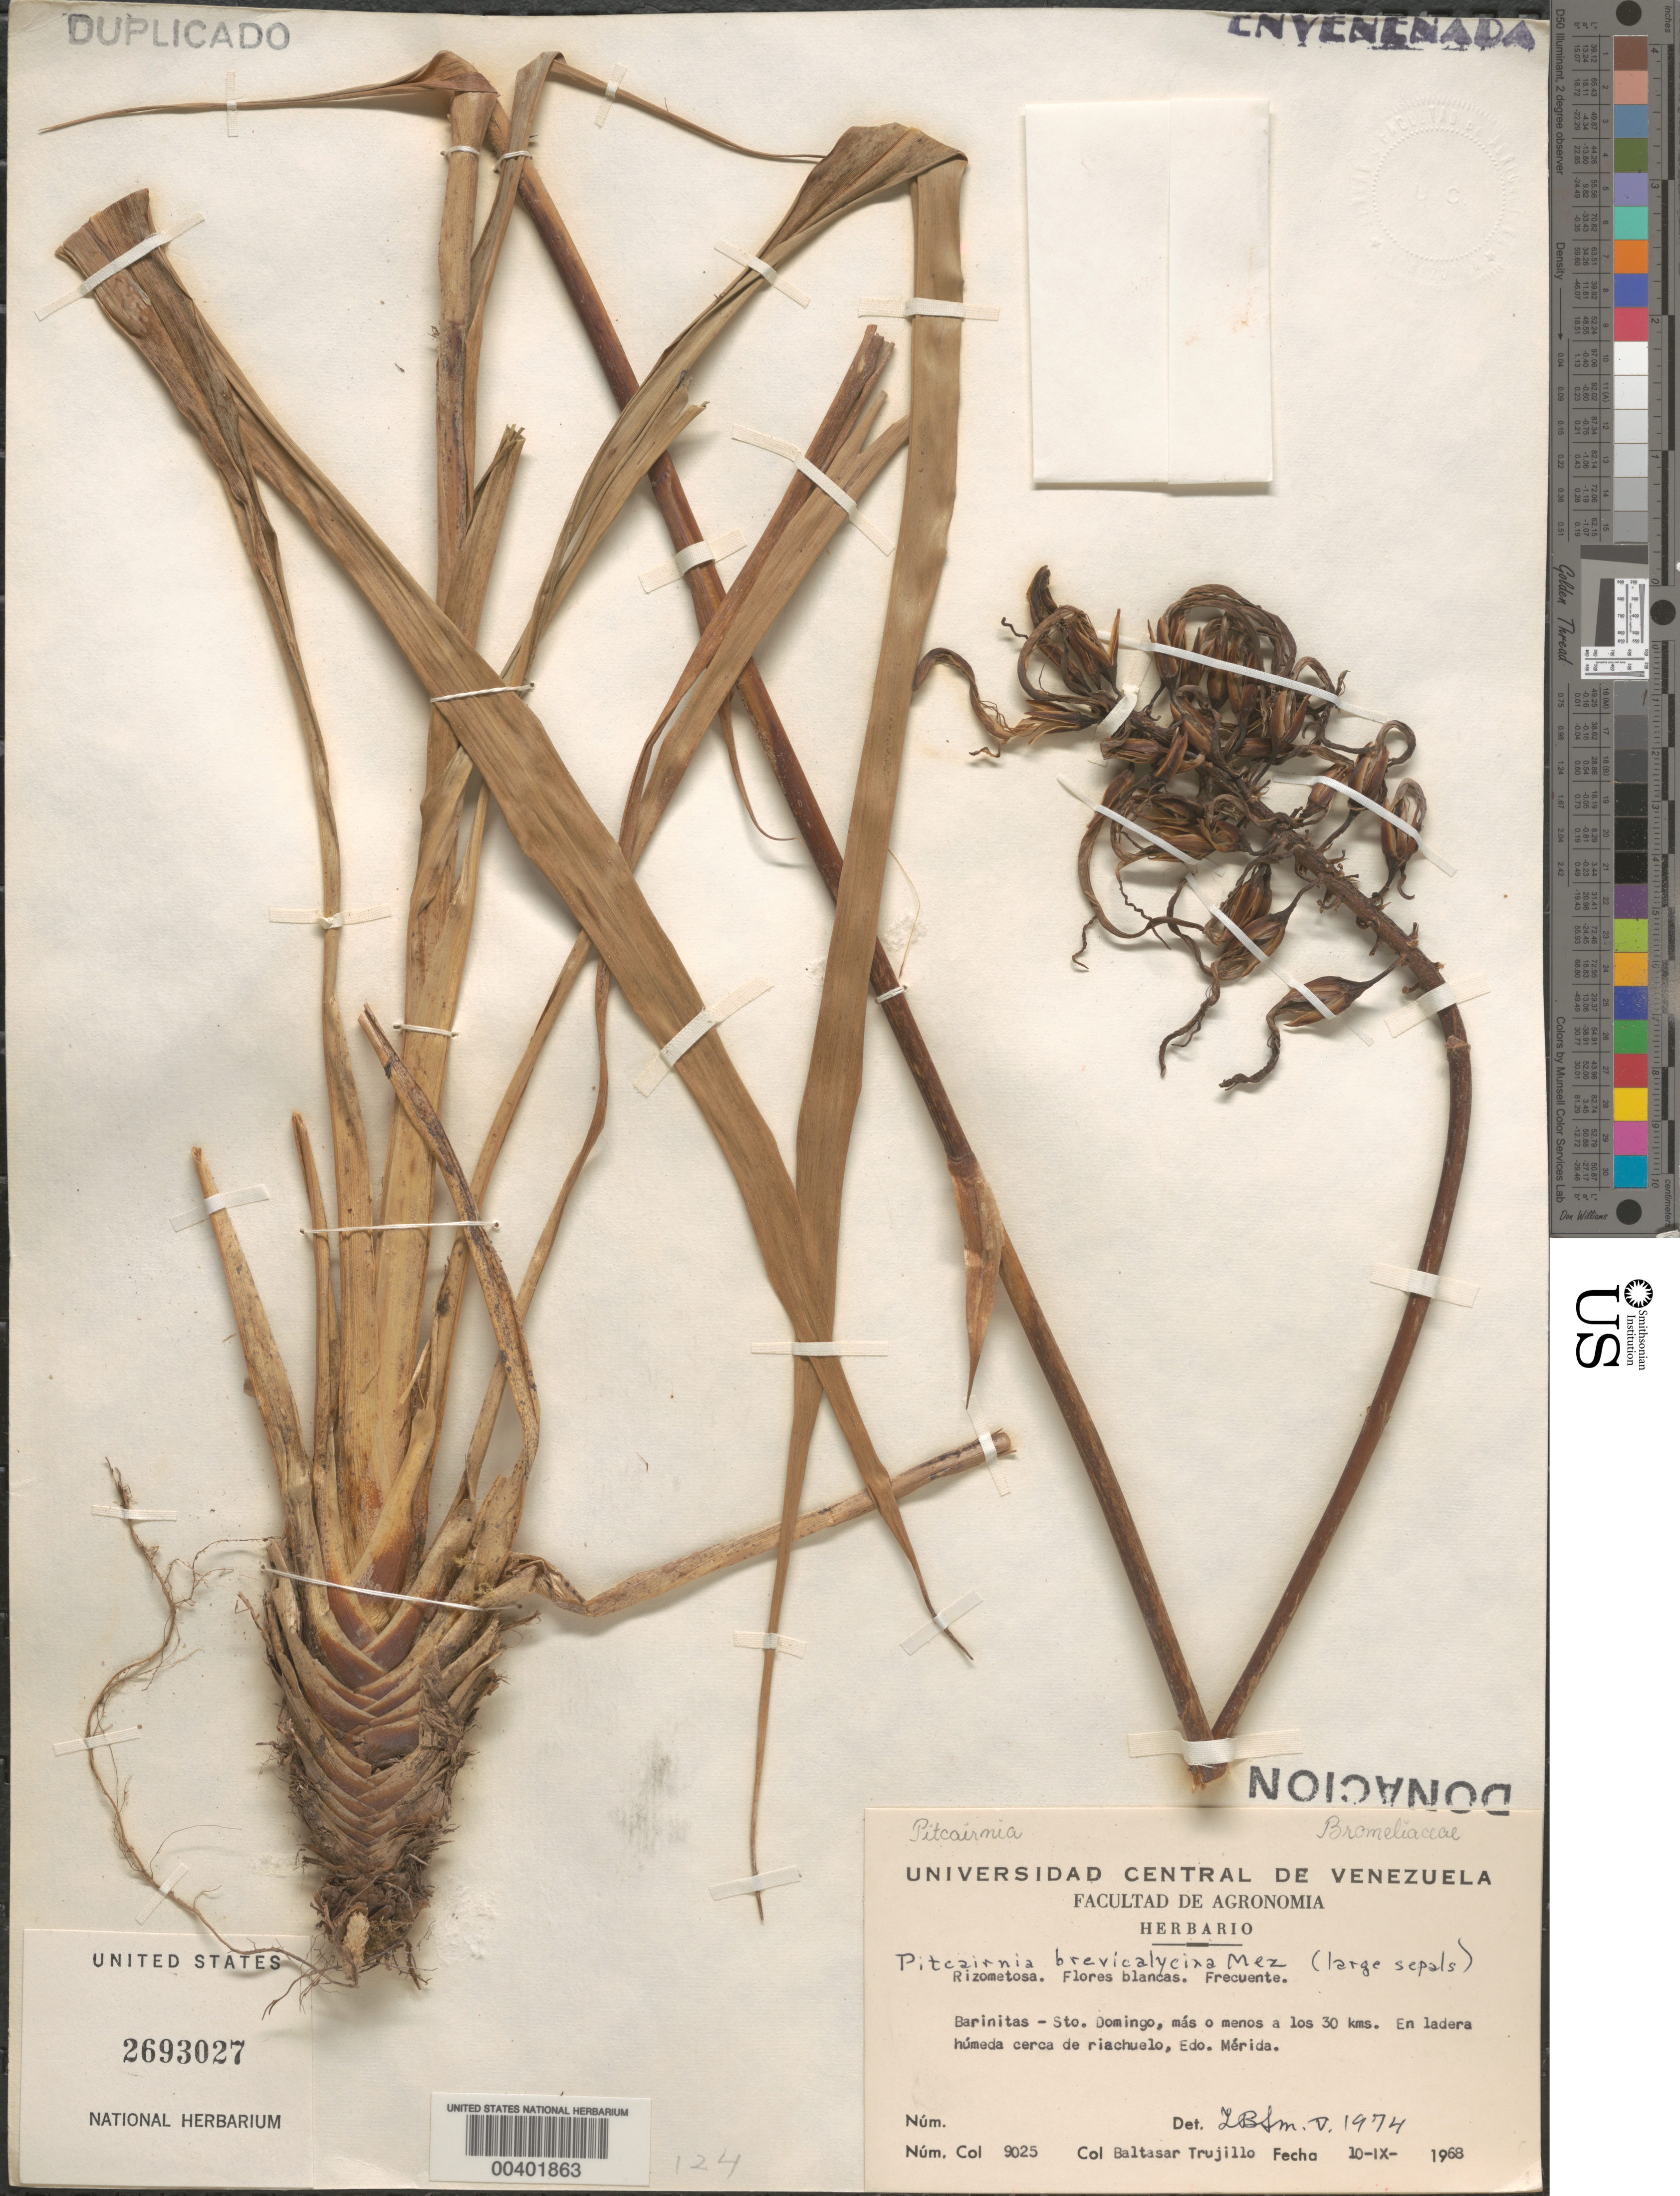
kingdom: Plantae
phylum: Tracheophyta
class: Liliopsida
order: Poales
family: Bromeliaceae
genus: Pitcairnia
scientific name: Pitcairnia brevicalycina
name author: Mez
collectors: B. Trujillo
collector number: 9025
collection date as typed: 10 Sep 1968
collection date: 1968-09-10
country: Venezuela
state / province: Mérida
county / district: Rangel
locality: Barinitas - Sto. Domingo, más o menos a los 30 kms. Santo Domingo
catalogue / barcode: US 2693027